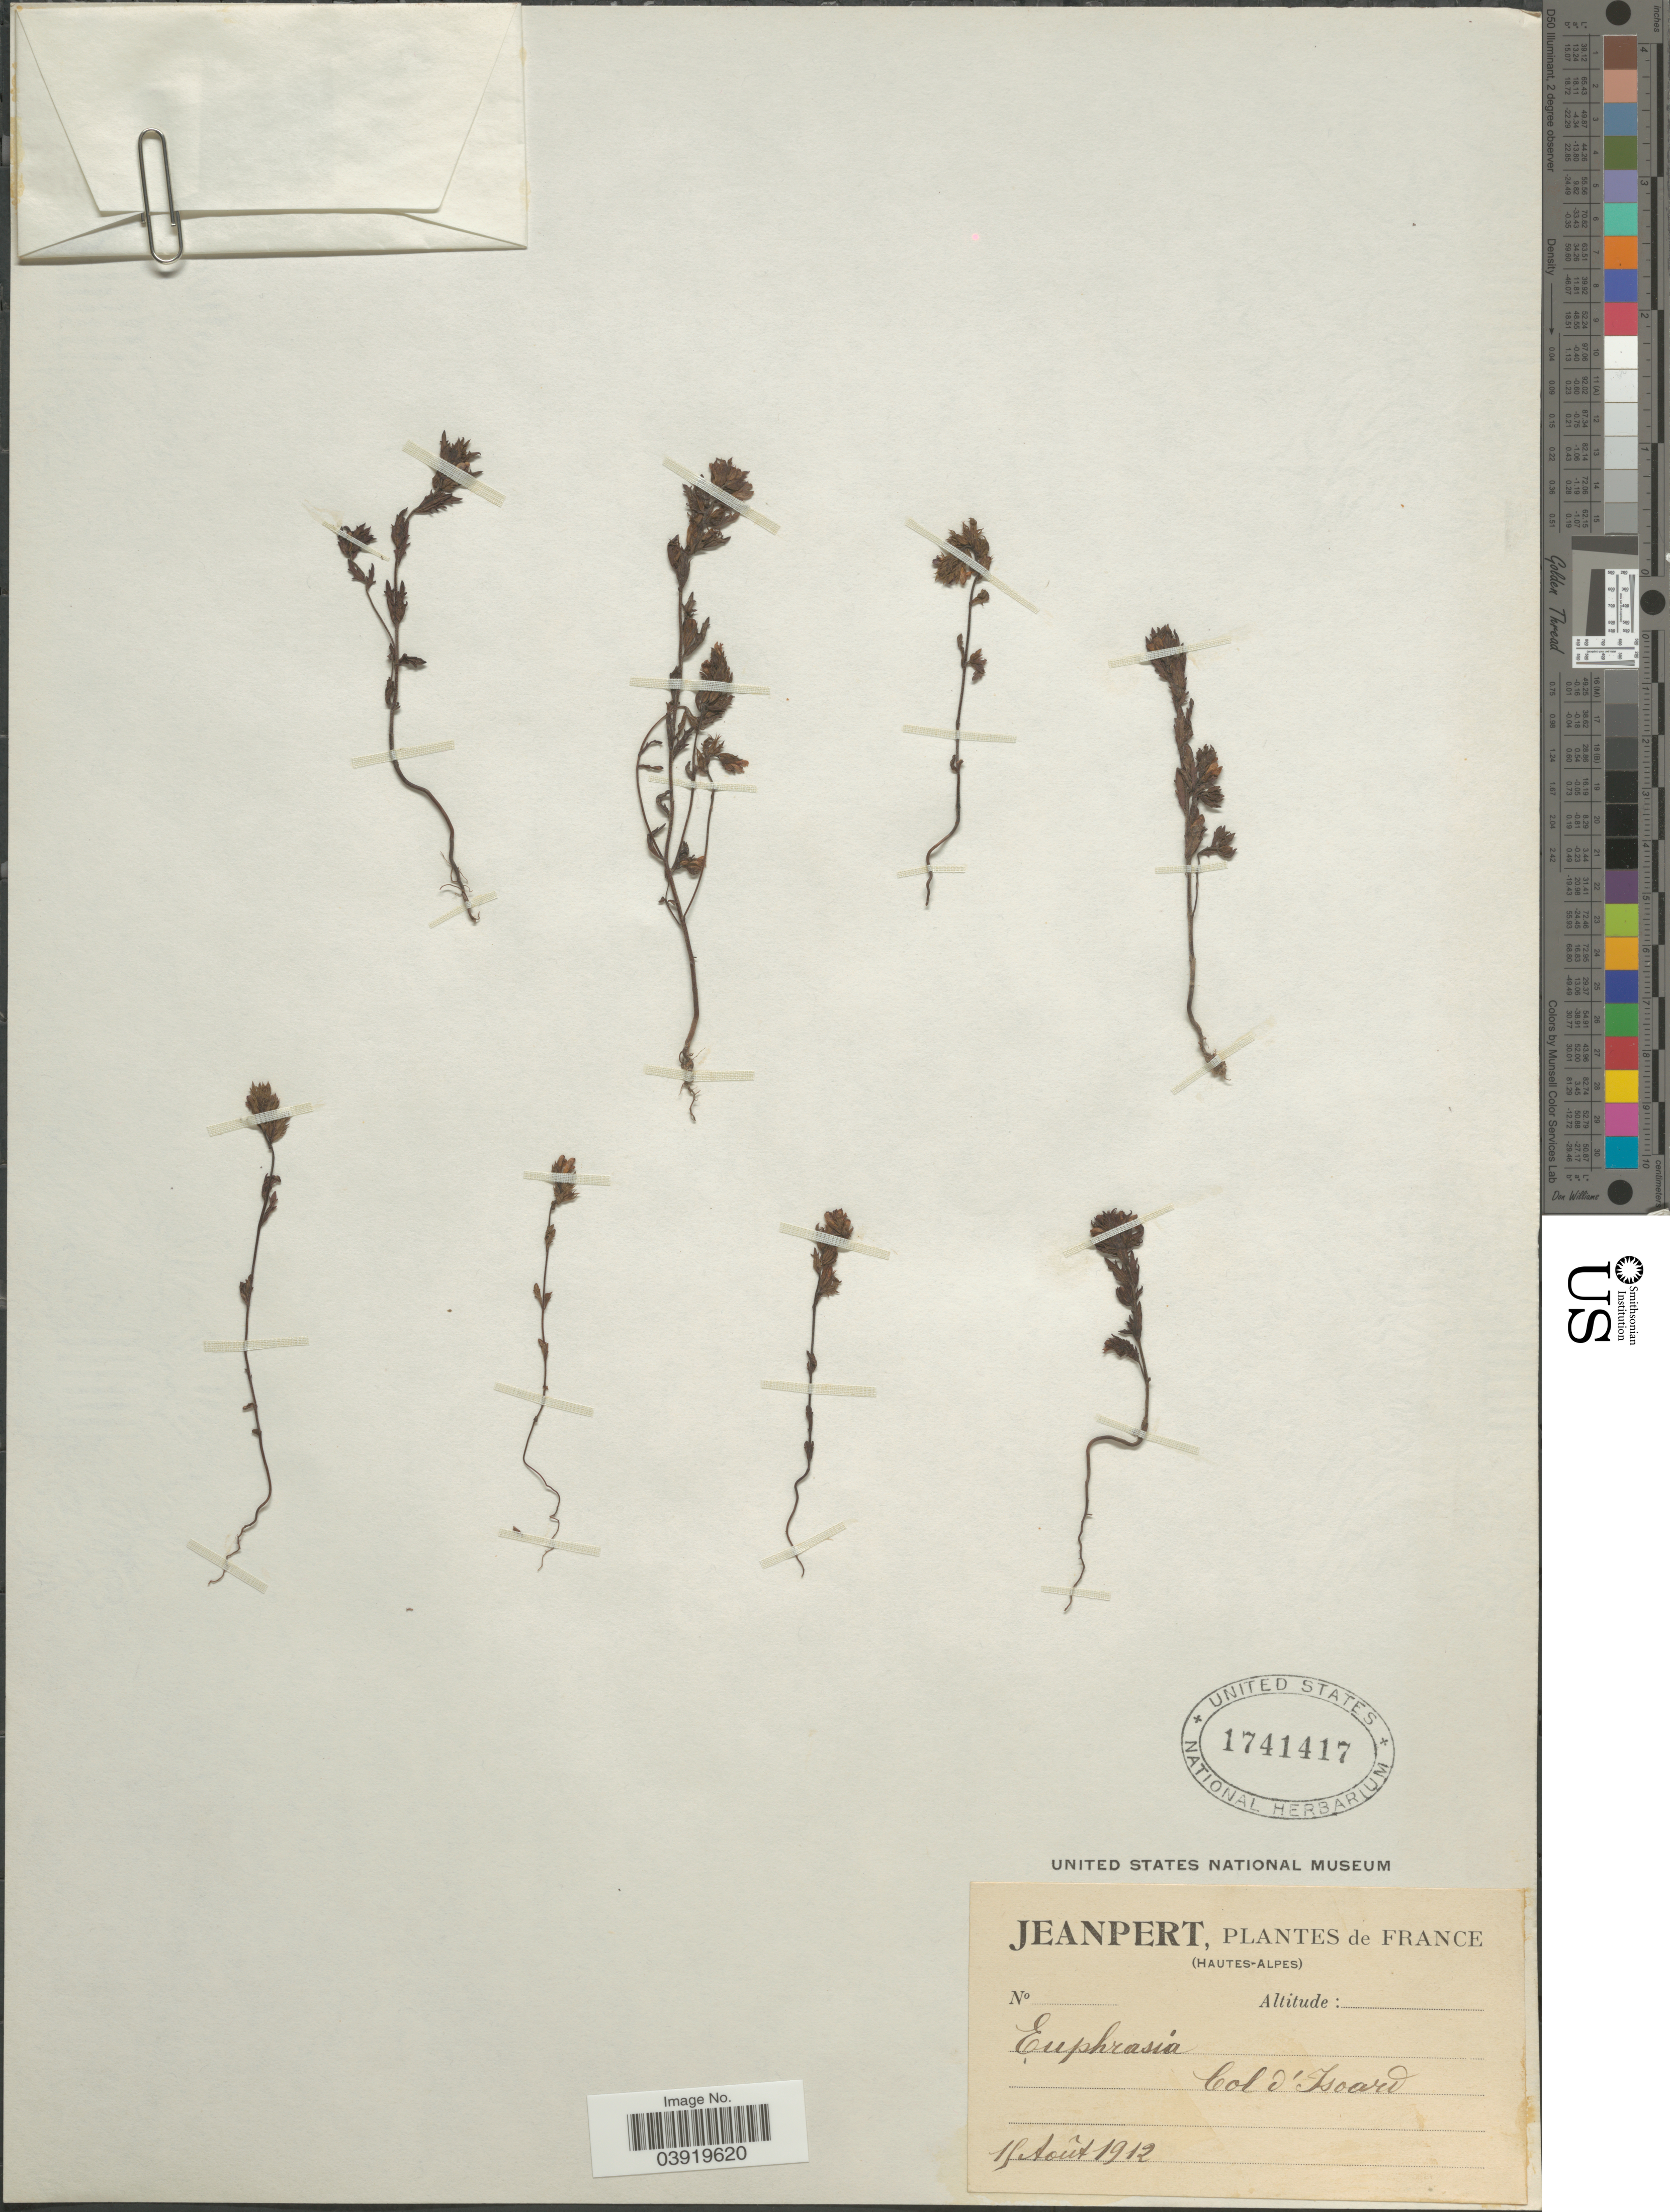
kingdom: Plantae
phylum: Tracheophyta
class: Magnoliopsida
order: Lamiales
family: Orobanchaceae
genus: Euphrasia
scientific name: Euphrasia sp.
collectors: Jeanpert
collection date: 1912-08-15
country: France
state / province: Provence-Alpes-Côte d'Azur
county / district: Hautes-Alpes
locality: (Hautes-Alpes). Col d'Isoard.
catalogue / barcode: US 1741417